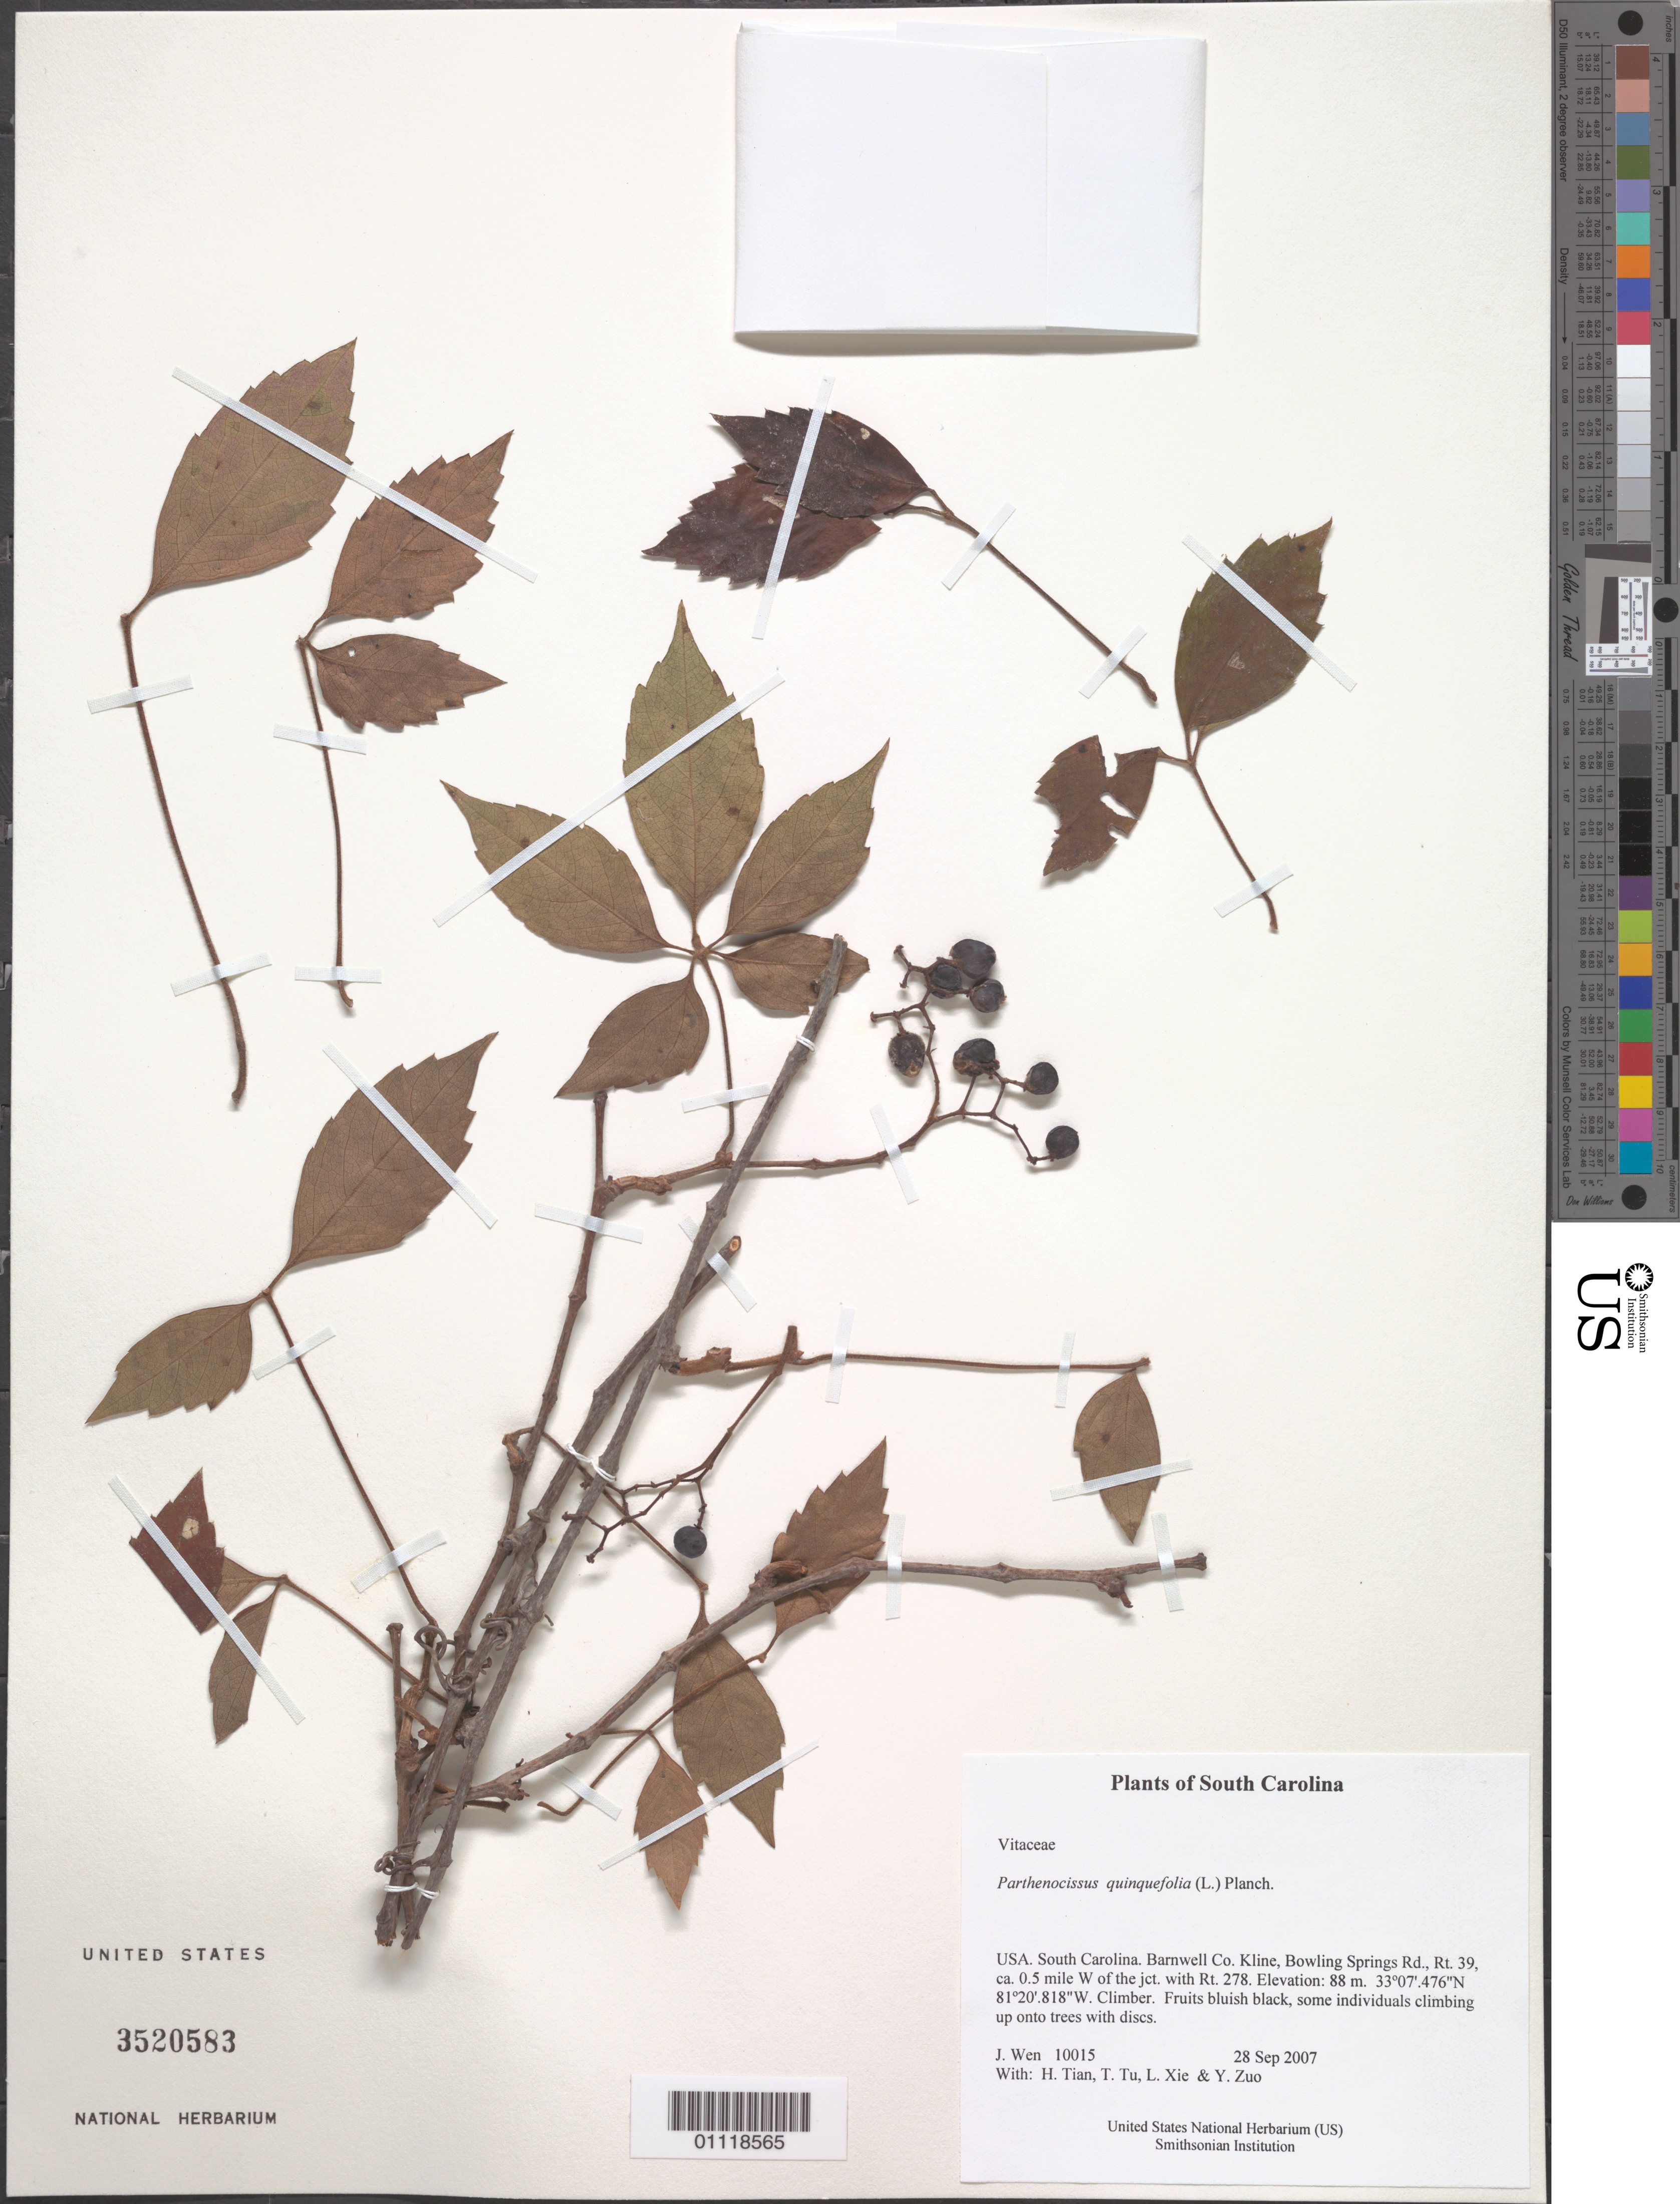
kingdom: Plantae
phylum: Tracheophyta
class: Magnoliopsida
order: Vitales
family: Vitaceae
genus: Parthenocissus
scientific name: Parthenocissus quinquefolia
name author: (L.) Planch.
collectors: J. Wen & H. Tian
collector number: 10015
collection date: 2007-09-28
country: United States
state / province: South Carolina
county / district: Barnwell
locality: Kline, Bowling Springs Rd., Rt. 39, ca. 0.5 mi W of the jct. with Rt. 278.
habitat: Climbing up onto trees.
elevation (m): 88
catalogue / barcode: US 3520583